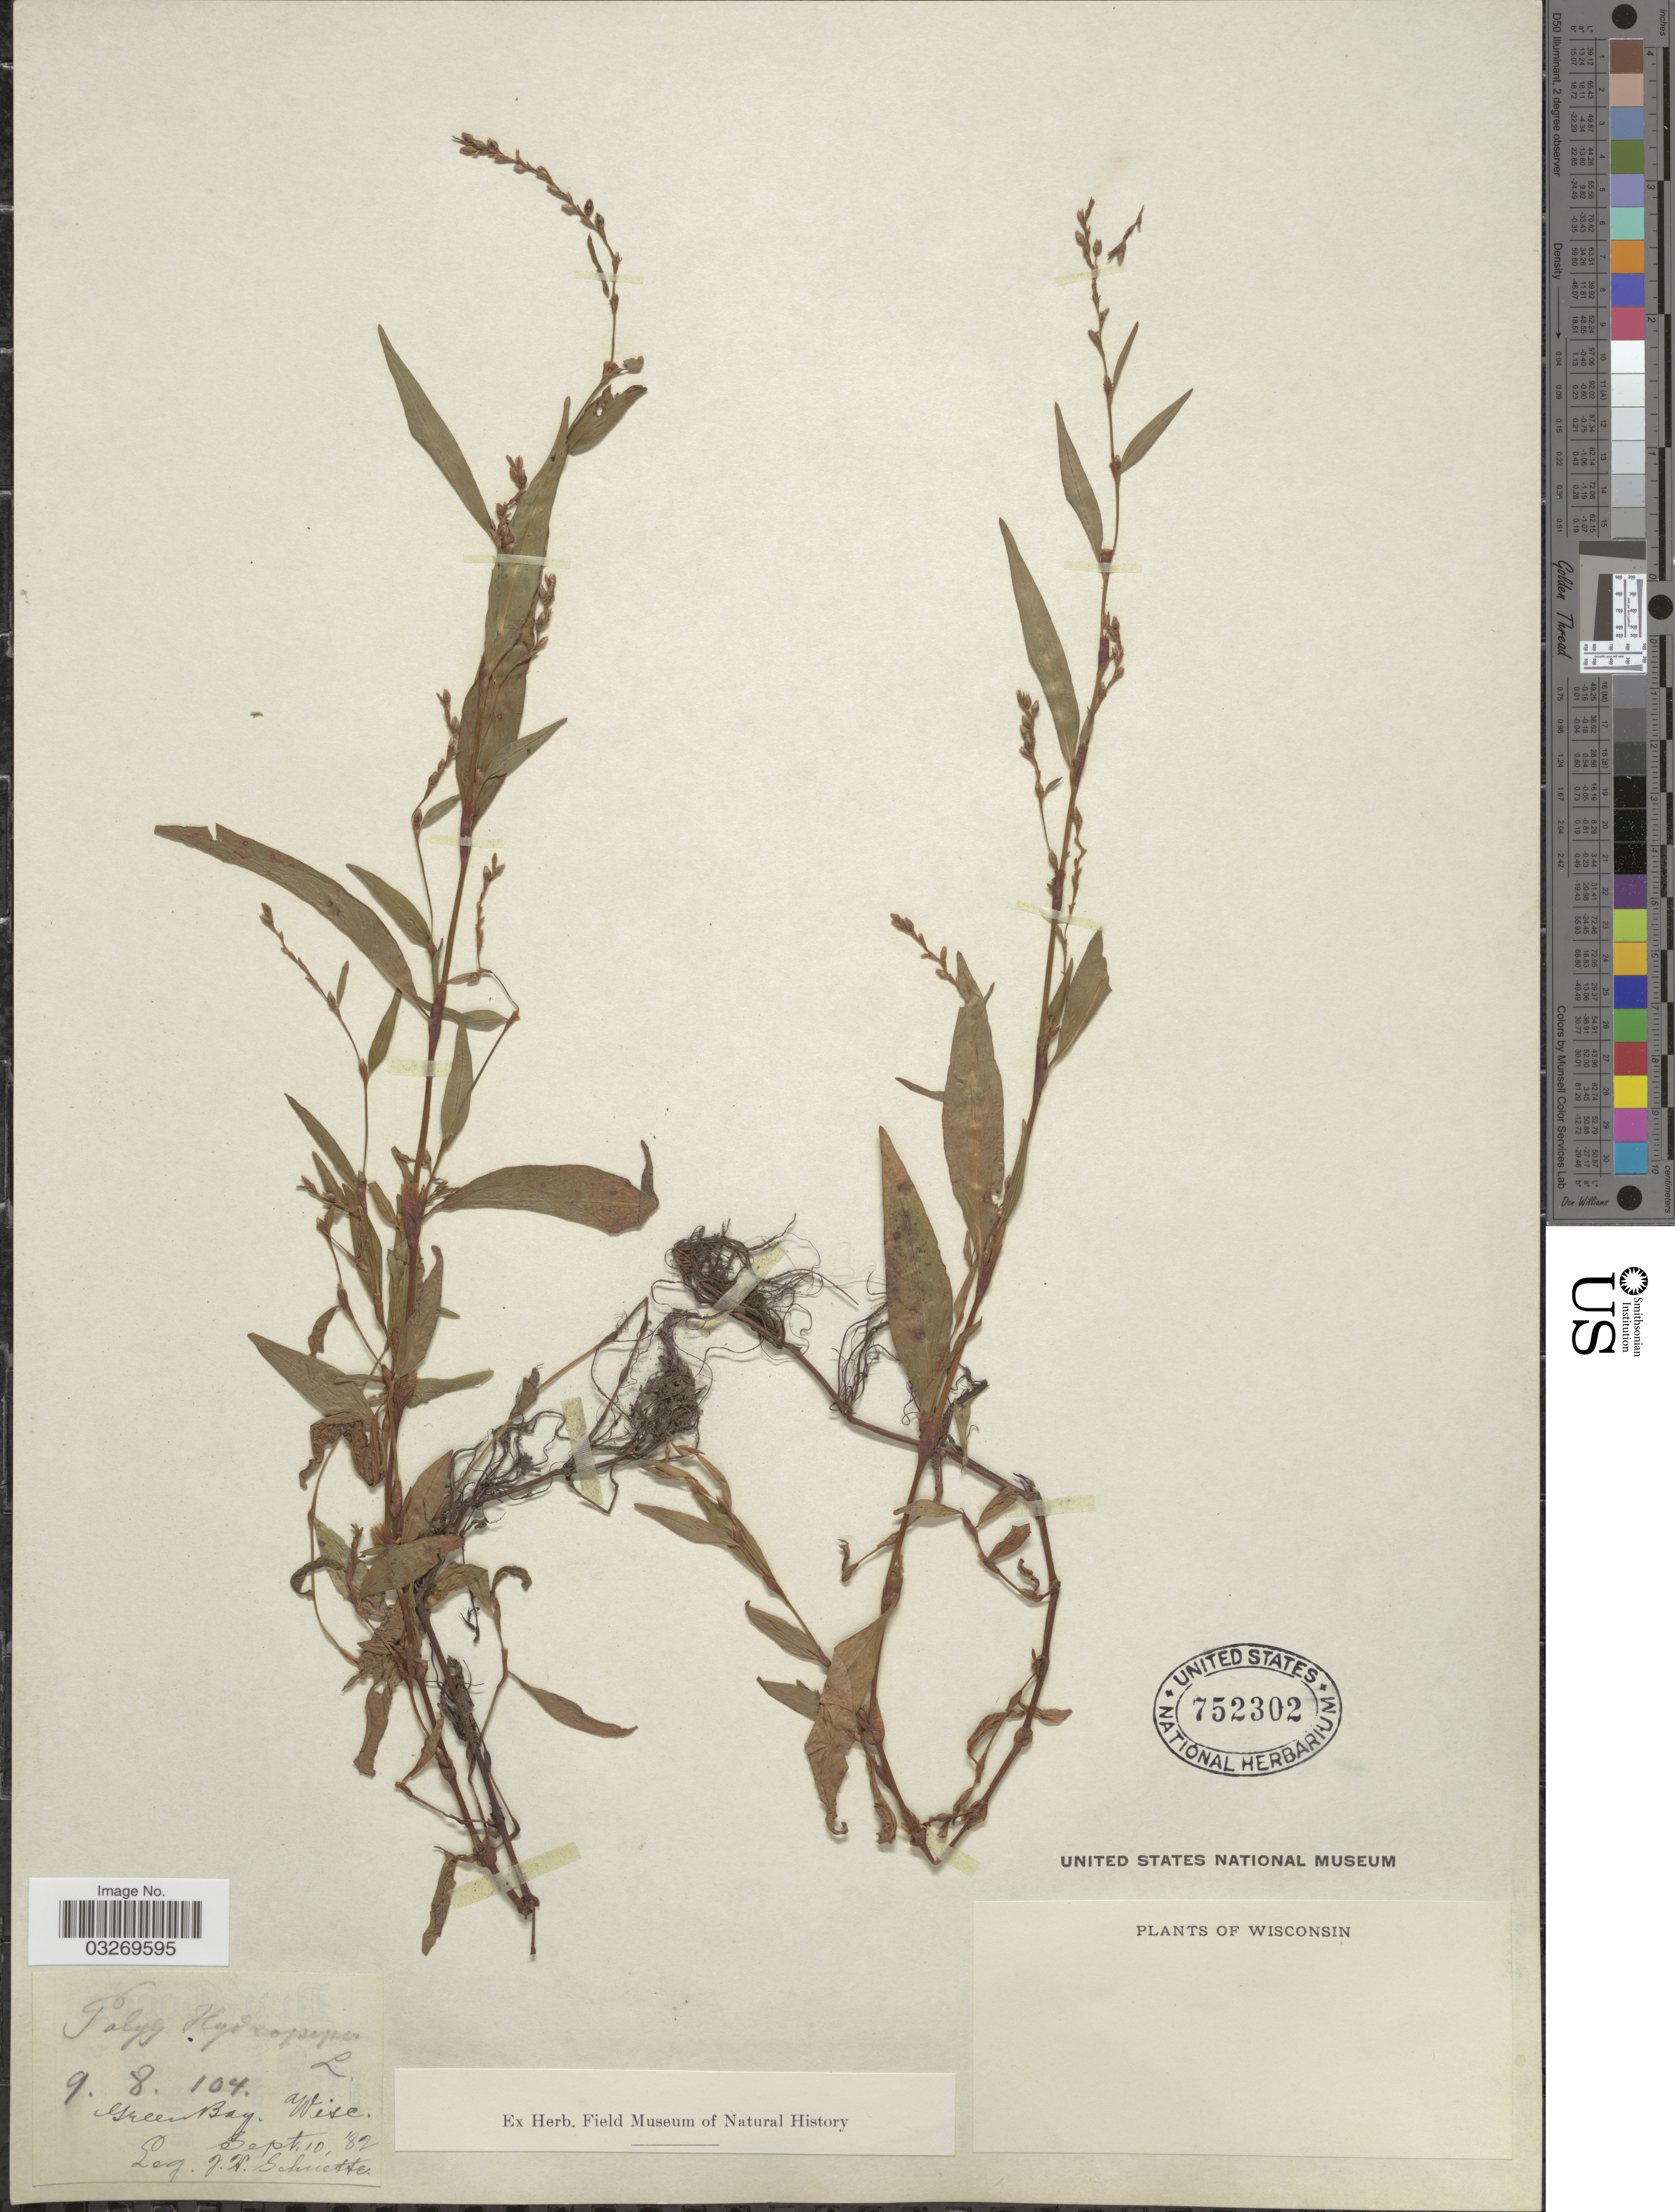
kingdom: Plantae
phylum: Tracheophyta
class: Magnoliopsida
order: Caryophyllales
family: Polygonaceae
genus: Persicaria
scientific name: Persicaria hydropiper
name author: (L.) Delarbre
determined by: Atha, D. E.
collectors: J. H. Schuette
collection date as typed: Transcribed d/m/y: 10/9/82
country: United States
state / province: Wisconsin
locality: Green Bay.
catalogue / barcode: US 752302